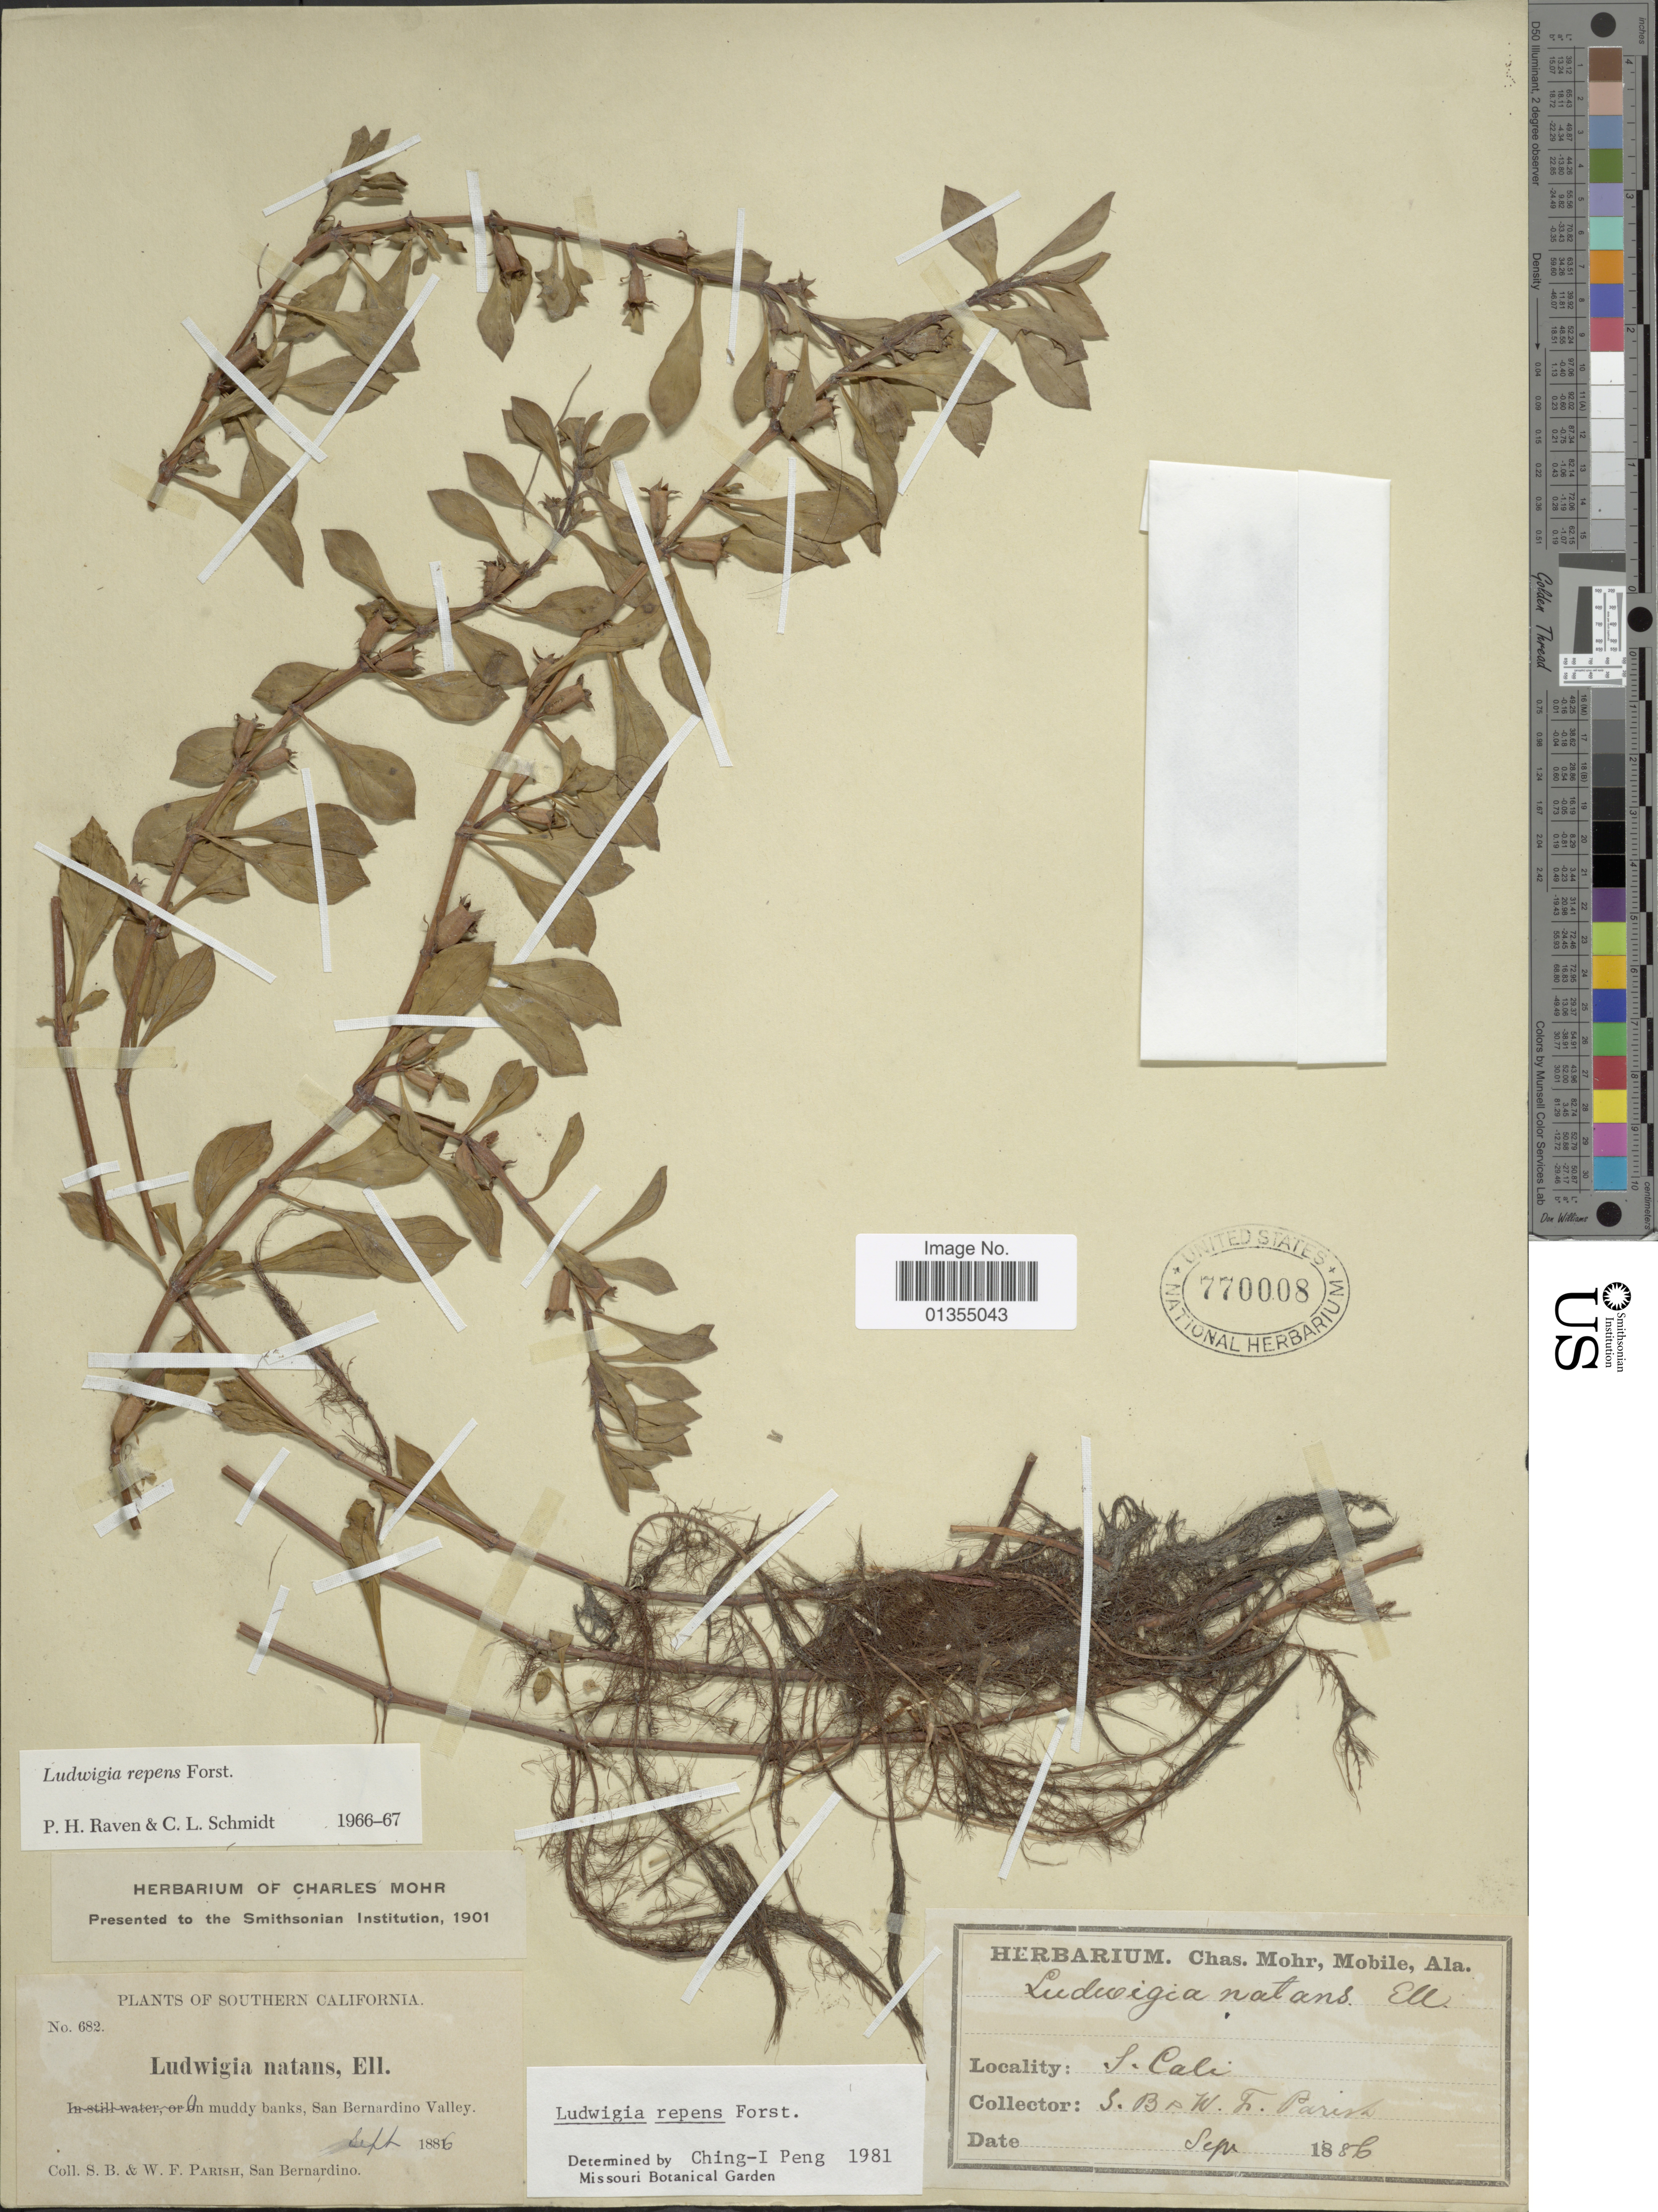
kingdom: Plantae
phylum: Tracheophyta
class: Magnoliopsida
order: Myrtales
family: Onagraceae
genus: Ludwigia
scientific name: Ludwigia repens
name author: J.R. Forst.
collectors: S. B. Parish & W. F. Parish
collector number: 682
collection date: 1886-09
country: United States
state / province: California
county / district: San Bernardino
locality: Southern Carolina, San Bernardino Valley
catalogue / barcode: US 770008